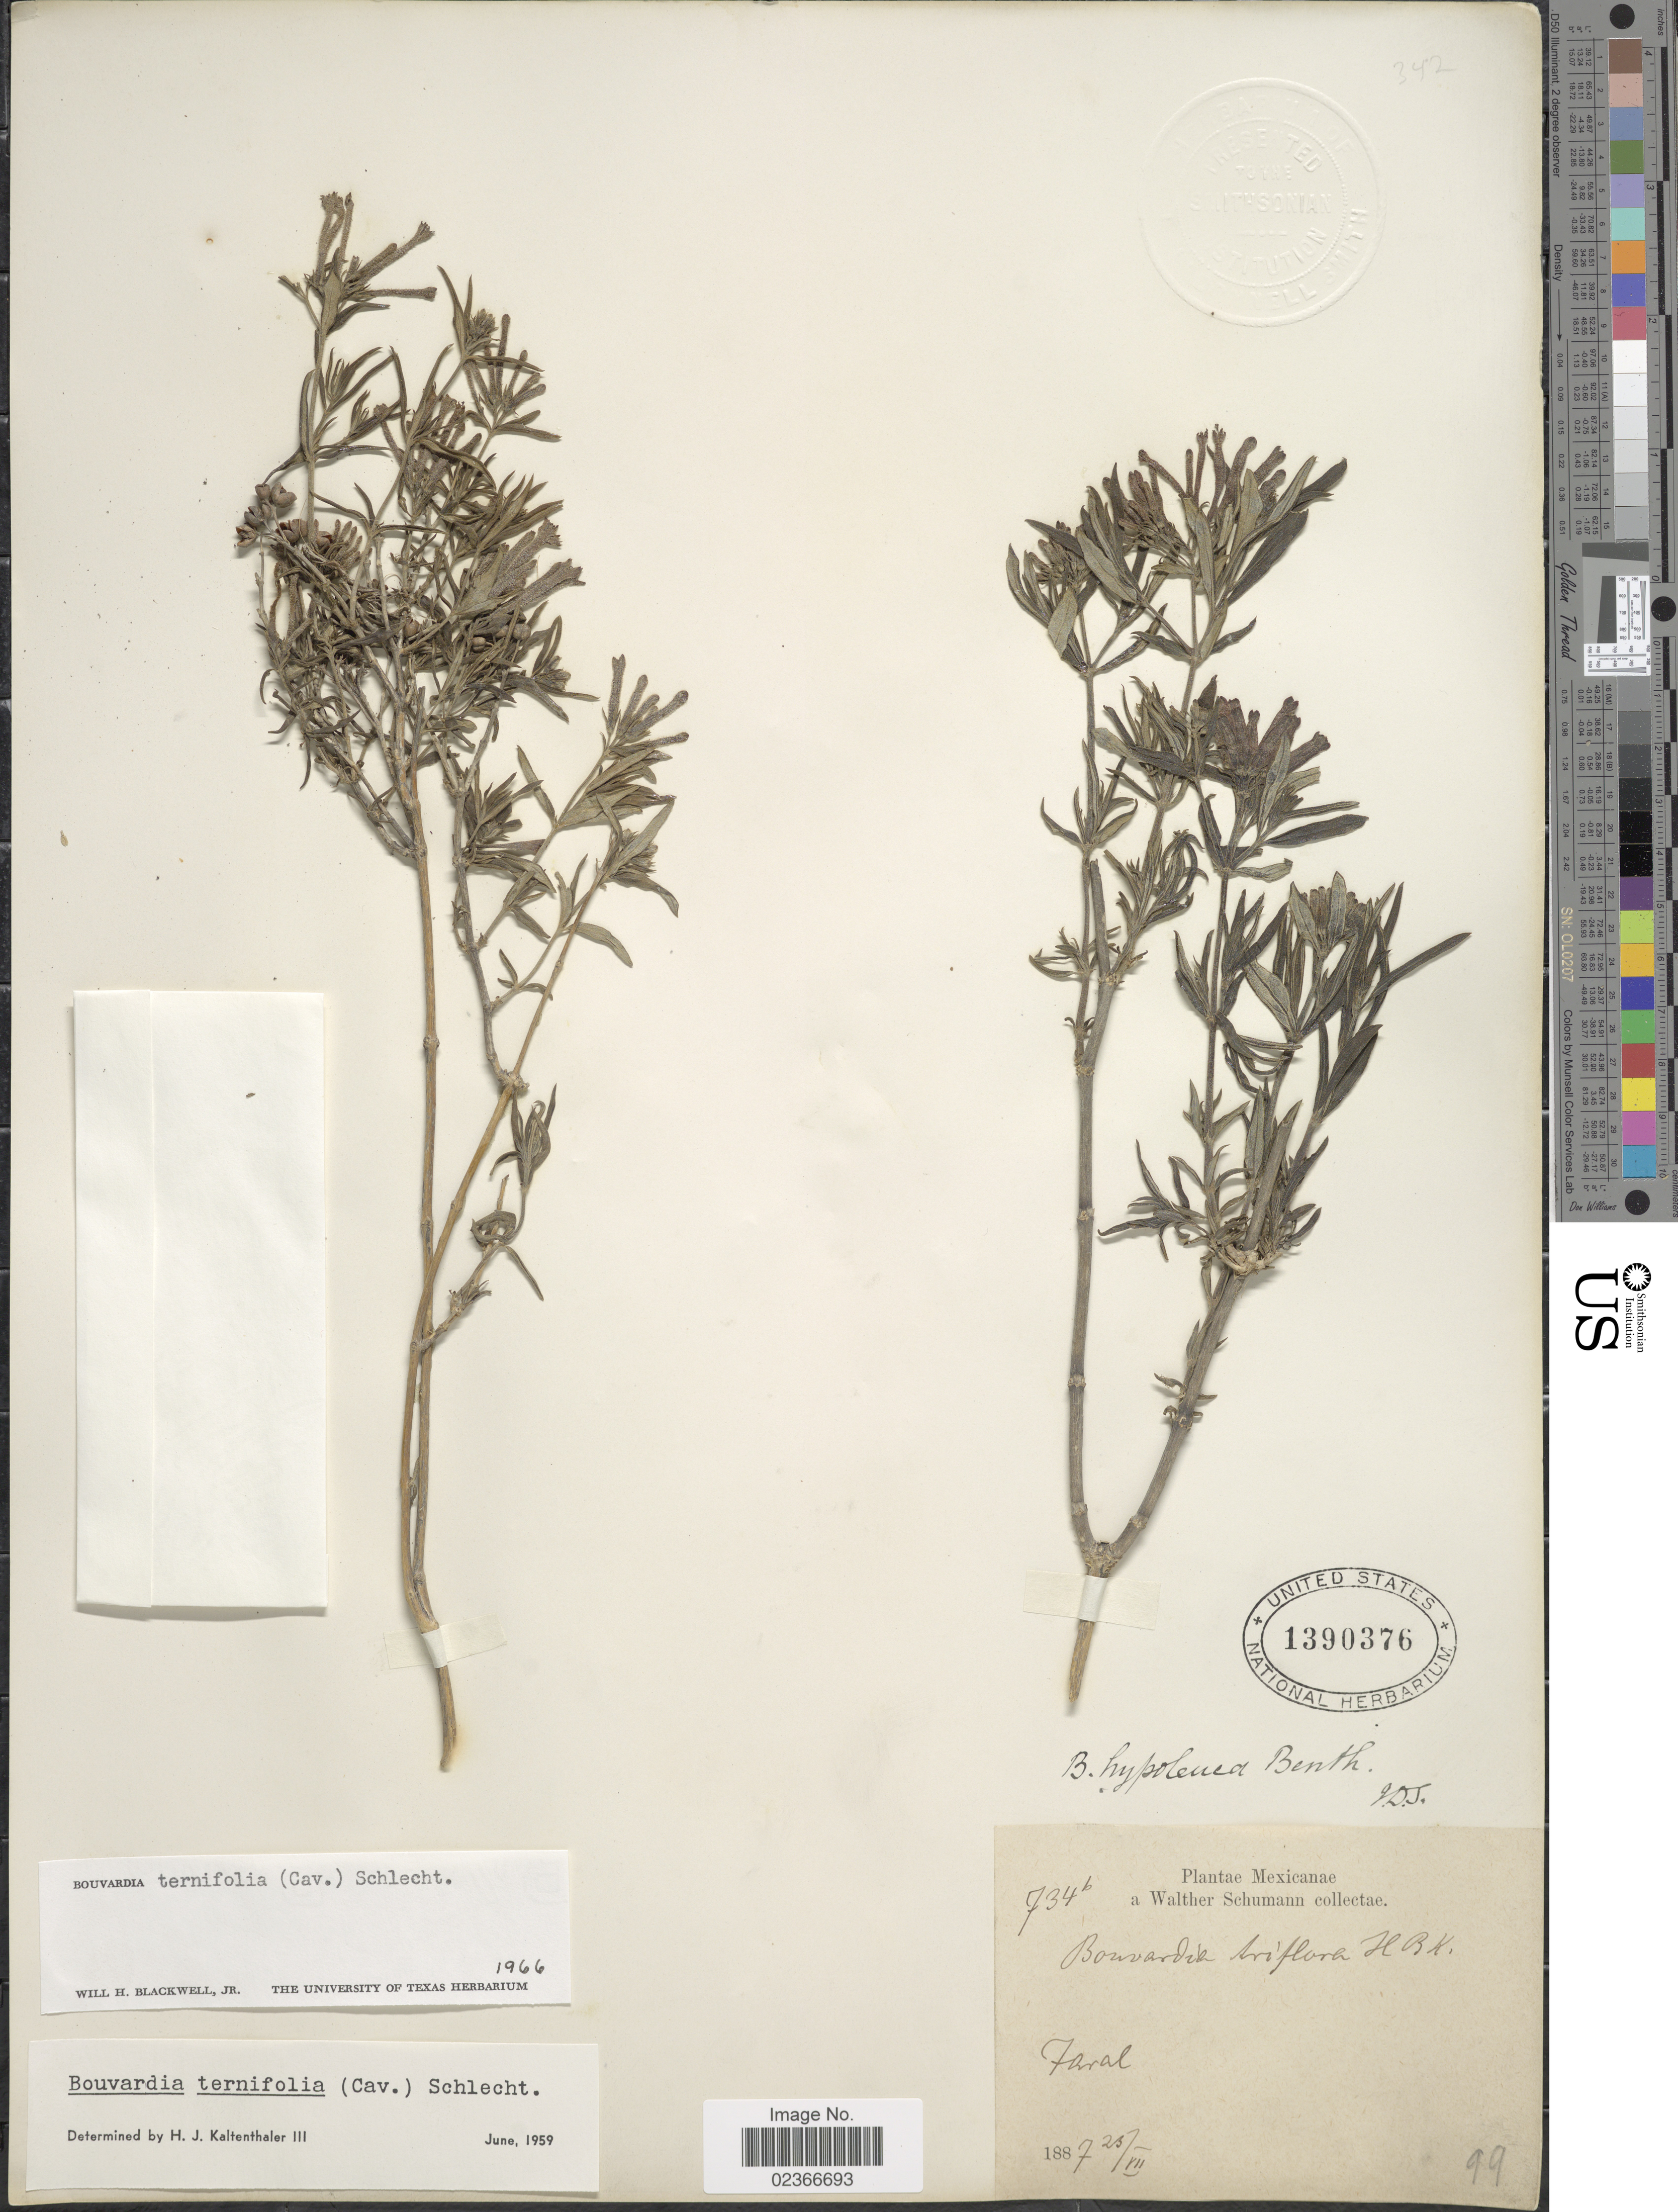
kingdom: Plantae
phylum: Tracheophyta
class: Magnoliopsida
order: Gentianales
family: Rubiaceae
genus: Bouvardia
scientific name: Bouvardia ternifolia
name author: (Cav.) Schltdl.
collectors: W. Schumann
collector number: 734B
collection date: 1887-07-25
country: Mexico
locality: Faral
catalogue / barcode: US 1390376